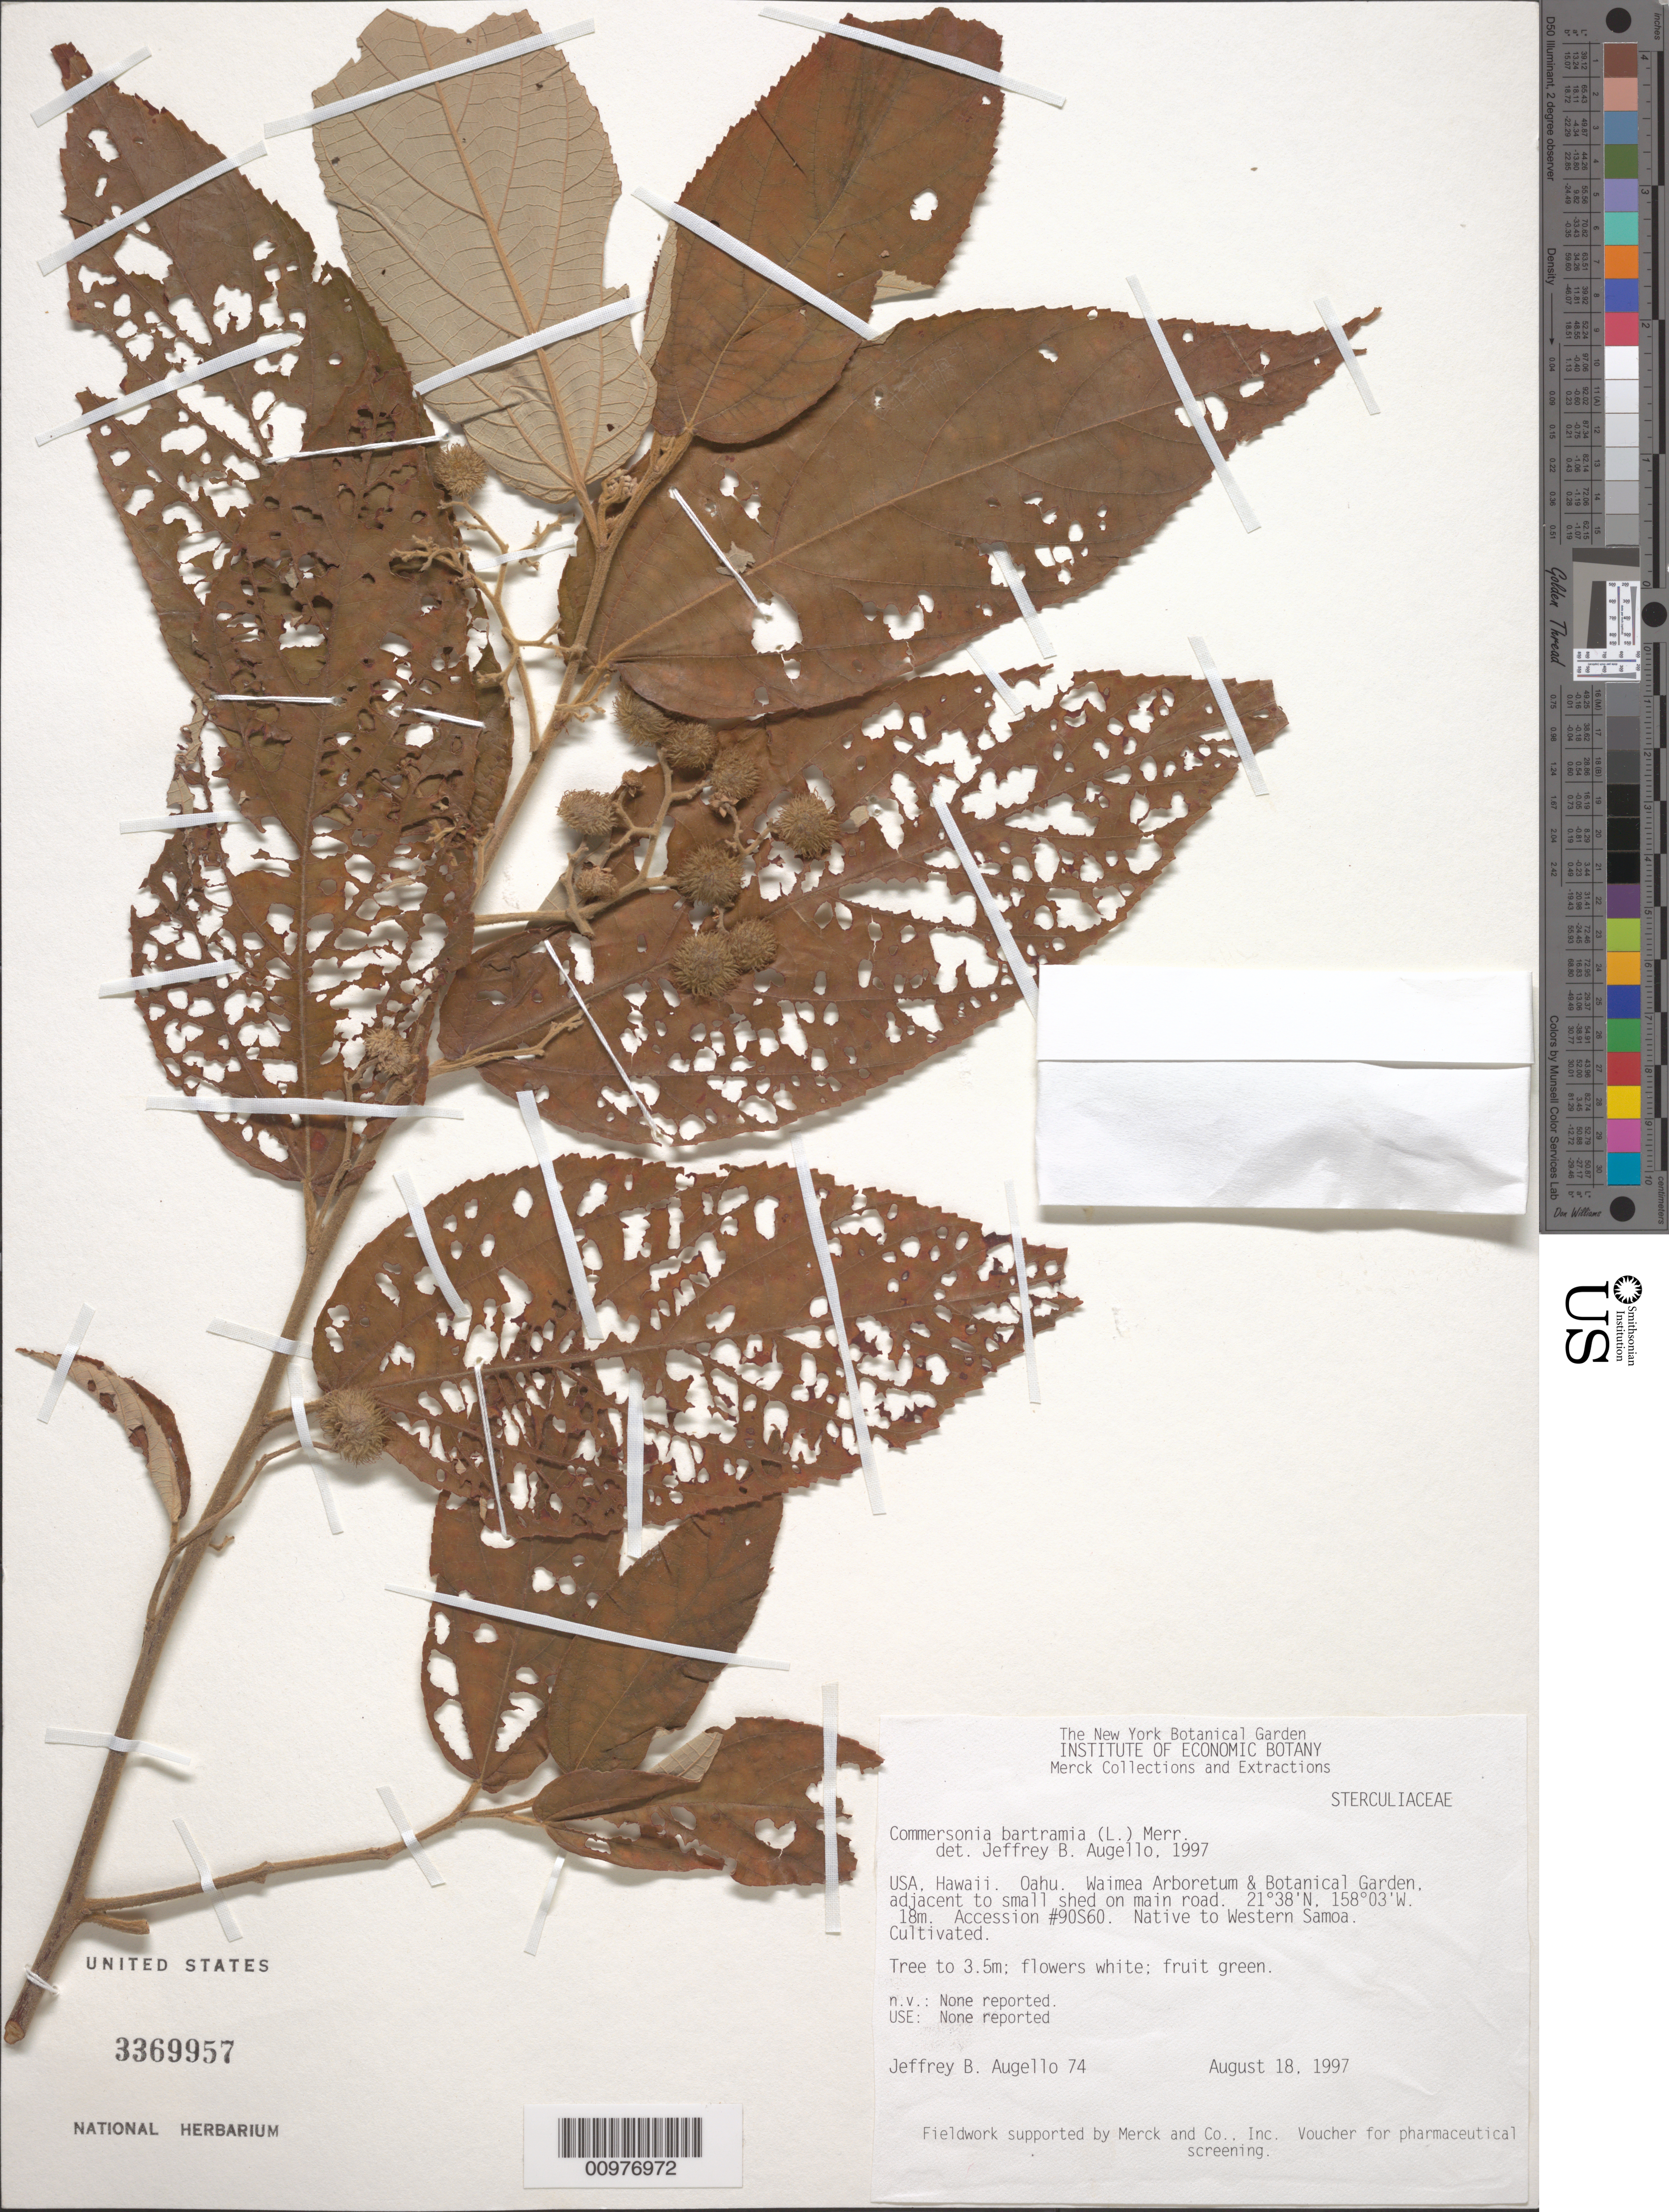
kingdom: Plantae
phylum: Tracheophyta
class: Magnoliopsida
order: Malvales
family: Malvaceae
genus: Commersonia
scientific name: Commersonia bartramia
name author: (L.) Merr.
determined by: Augello, Jeffrey B.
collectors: J. Augello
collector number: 74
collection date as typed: August 18, 1997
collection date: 1997-08-18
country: United States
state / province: Hawaii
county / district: Honolulu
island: Oahu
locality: Waimea Arboretum & Botanical Garden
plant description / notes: native to western Samoa; Accession #90S60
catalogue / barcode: US 3369957